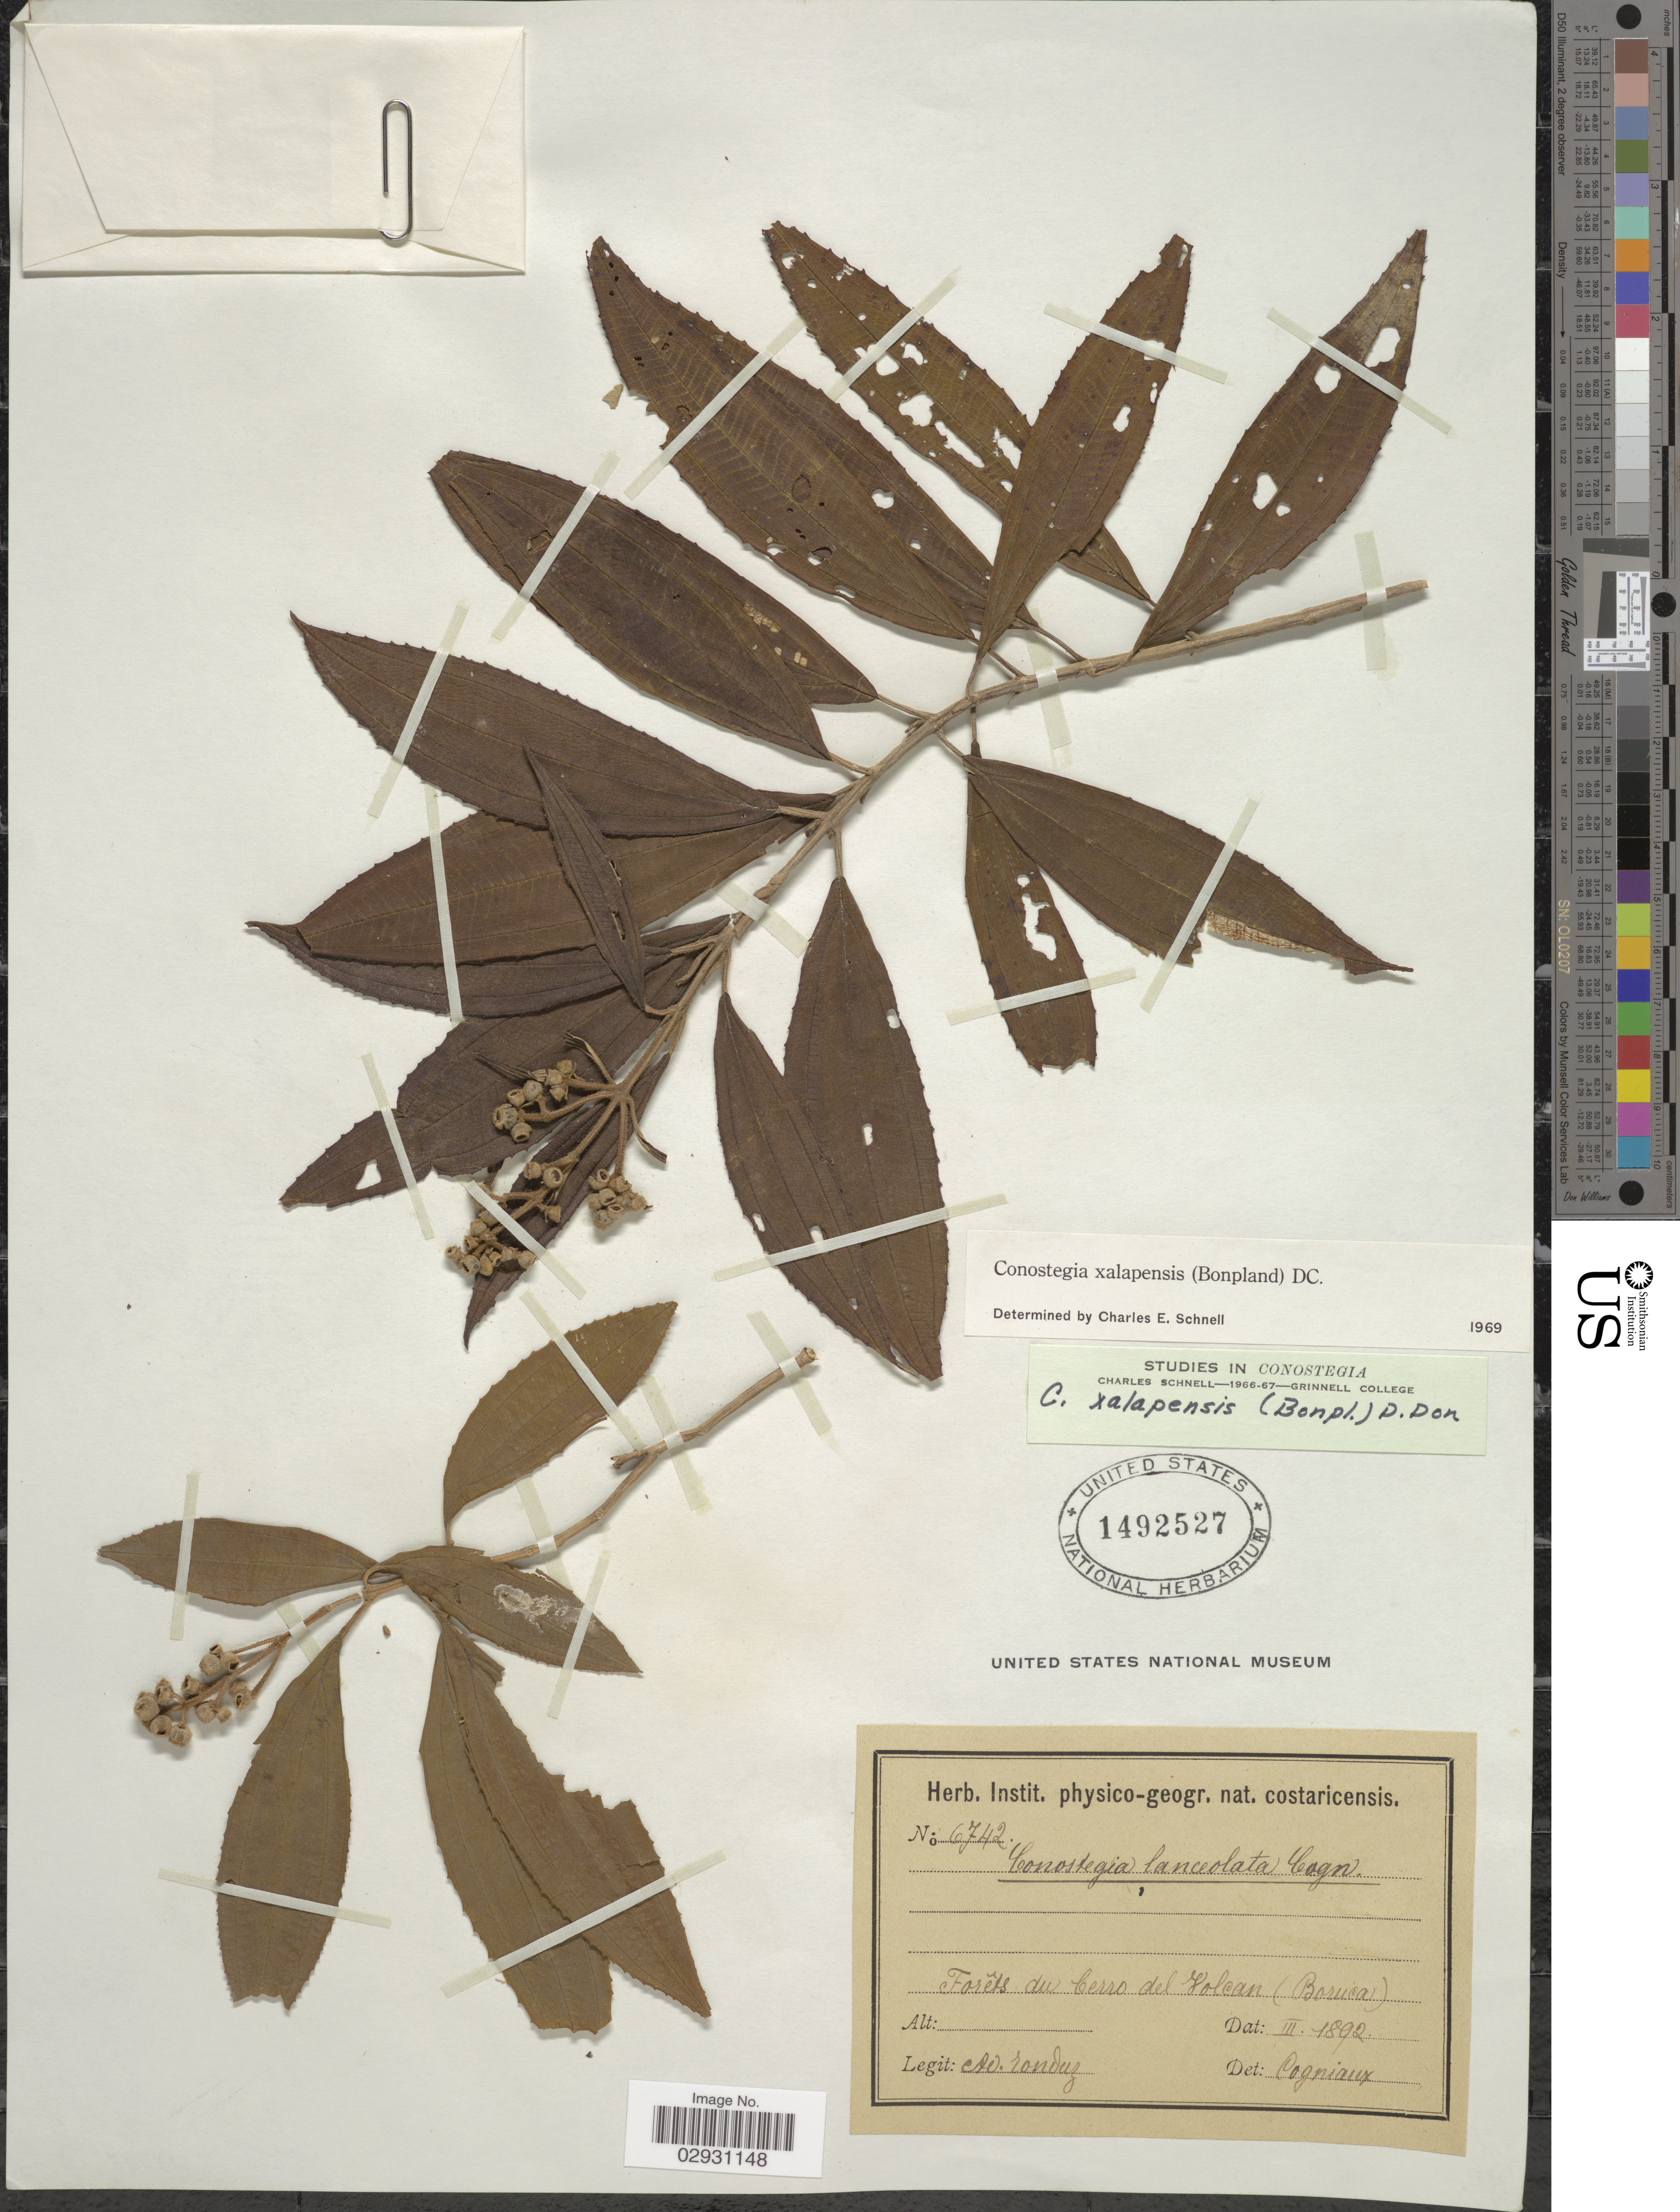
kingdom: Plantae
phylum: Tracheophyta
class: Magnoliopsida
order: Myrtales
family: Melastomataceae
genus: Conostegia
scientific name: Conostegia quadrangularis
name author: Schltdl. ex Steud.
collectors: A. Tonduz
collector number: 6742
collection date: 1892-03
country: Costa Rica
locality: Forêts du Cerro del Volcan (Boruca).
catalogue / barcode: US 1492527